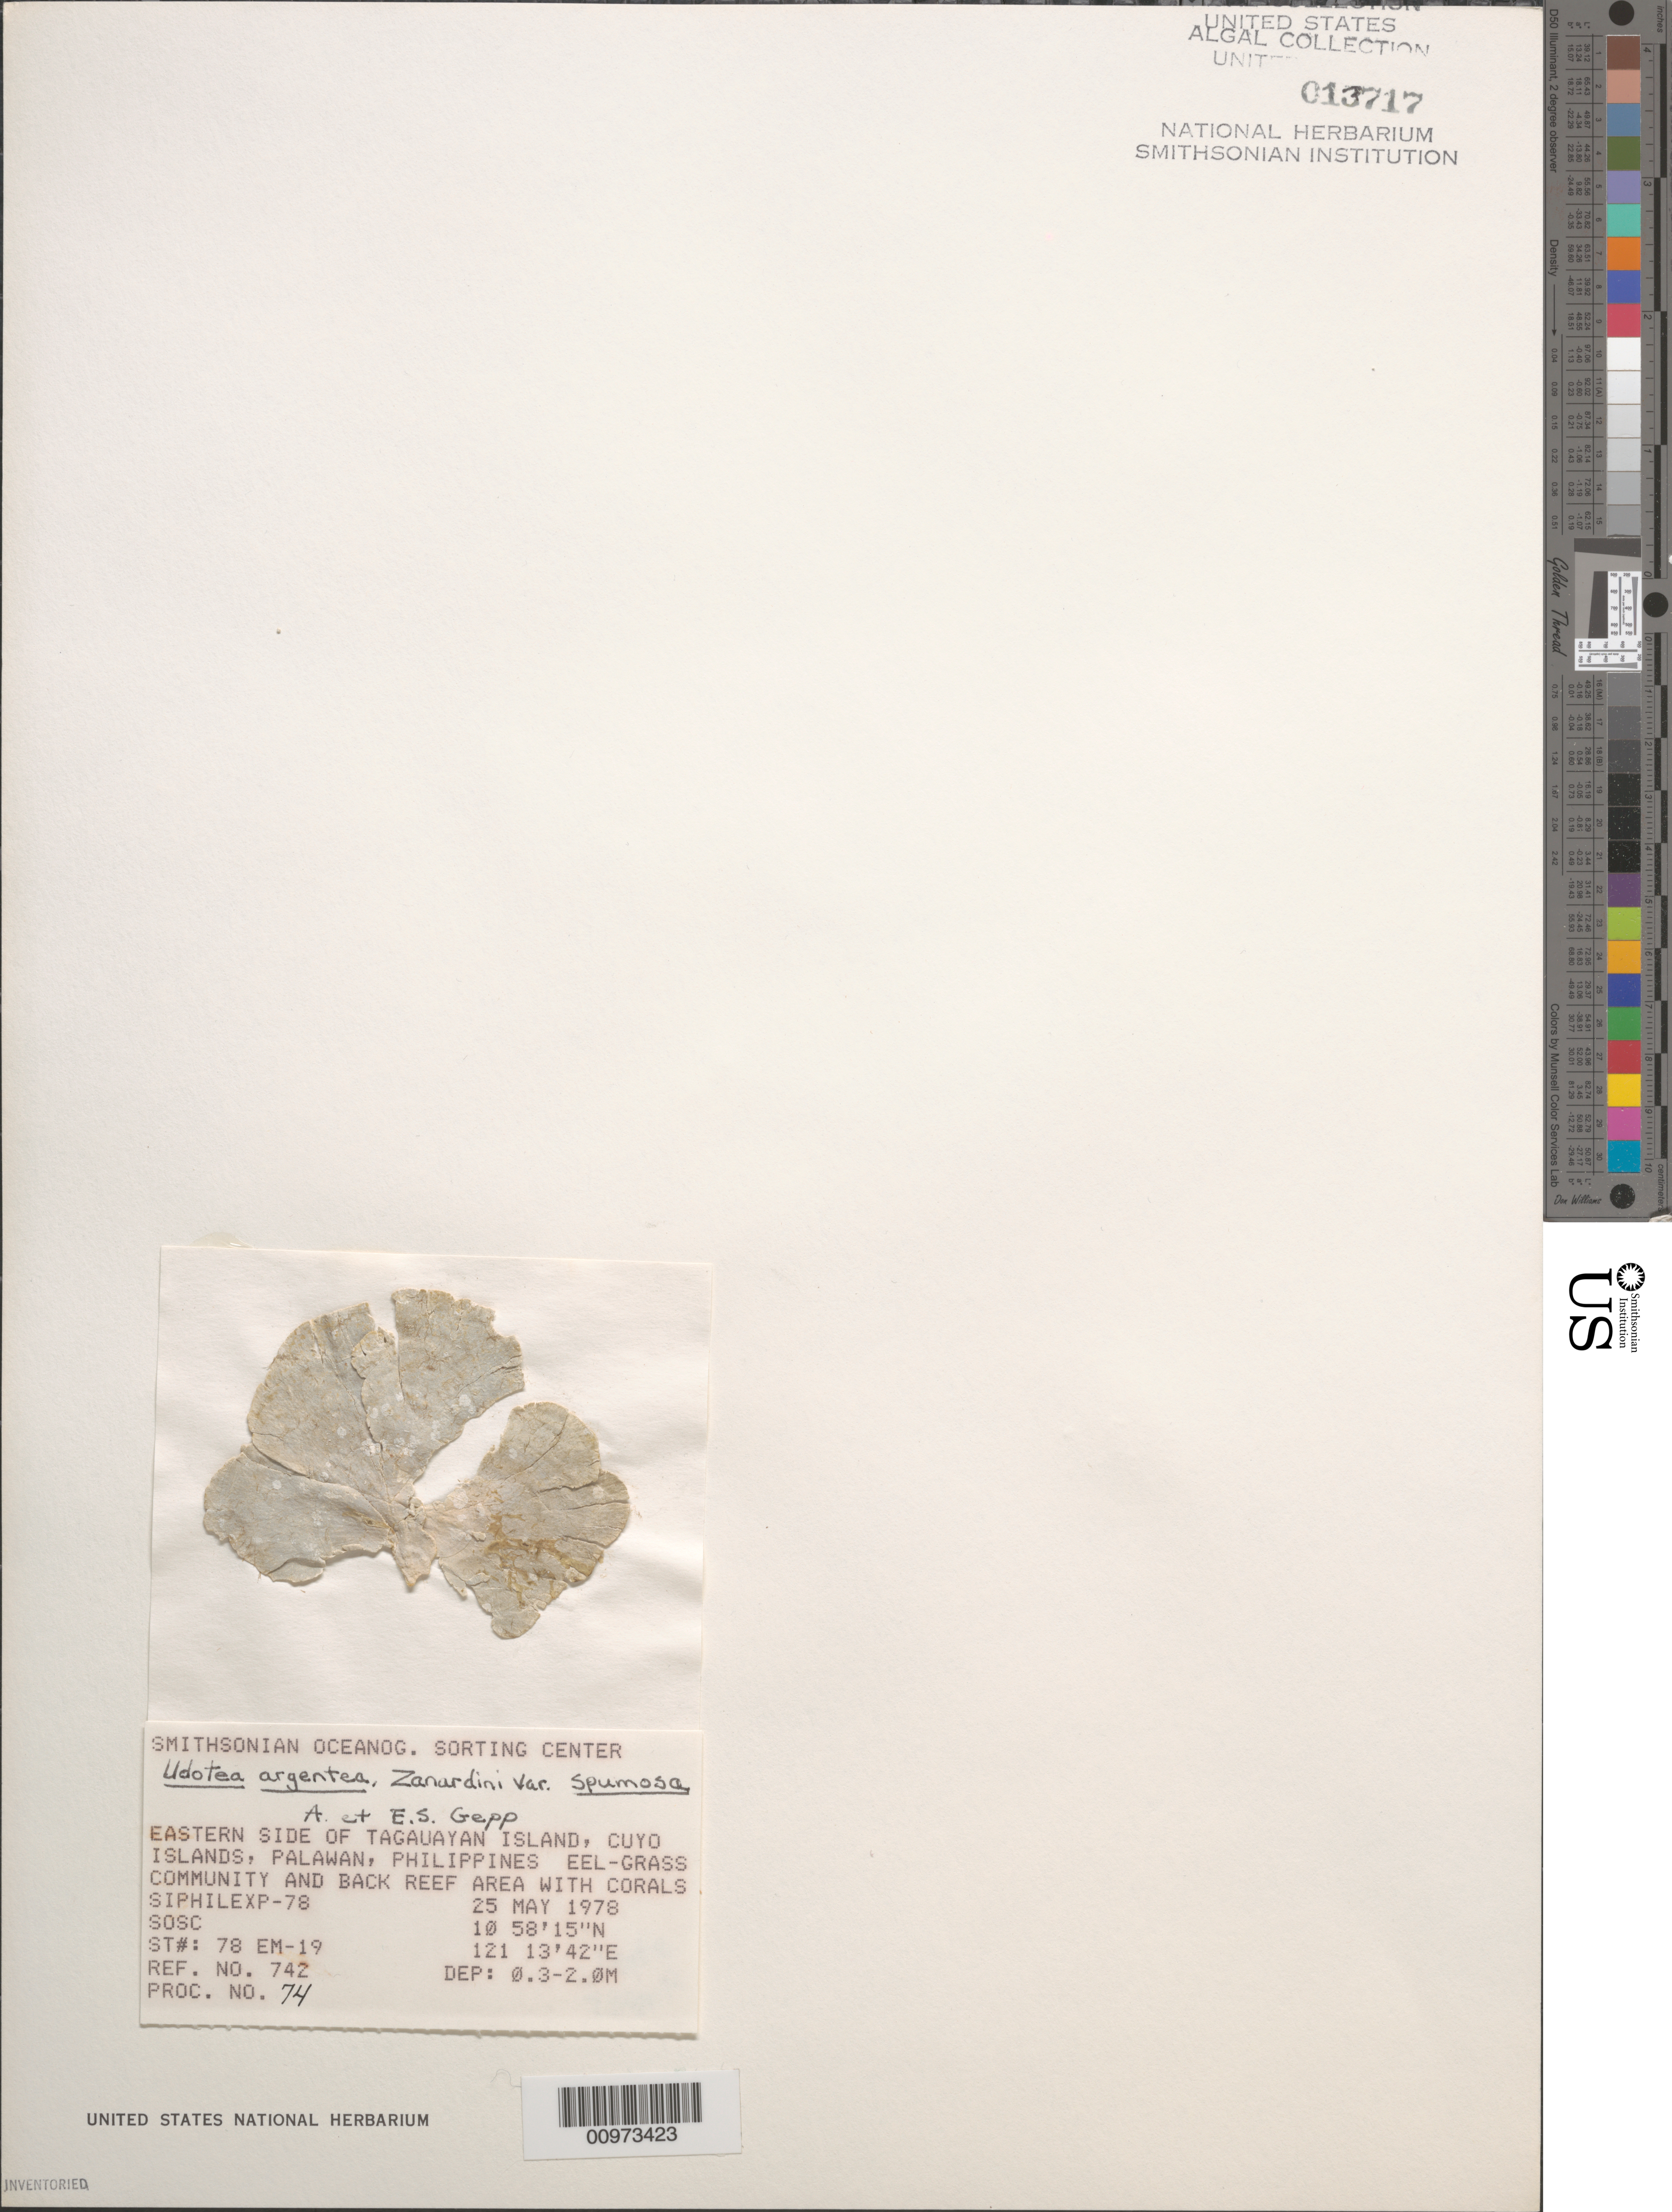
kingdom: Plantae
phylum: Chlorophyta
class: Ulvophyceae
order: Bryopsidales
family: Udoteaceae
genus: Udotea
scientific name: Udotea argentea var. spumosa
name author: A. Gepp & E. Gepp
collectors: SOSC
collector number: Station 78 EM-19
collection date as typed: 25 May 1978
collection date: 1978-05-25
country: Philippines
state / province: Mimaropa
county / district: Palawan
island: Tagauayan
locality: Eastern side of island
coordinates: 10 58' 15" N, 121 13' 42" E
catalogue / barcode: US 13717